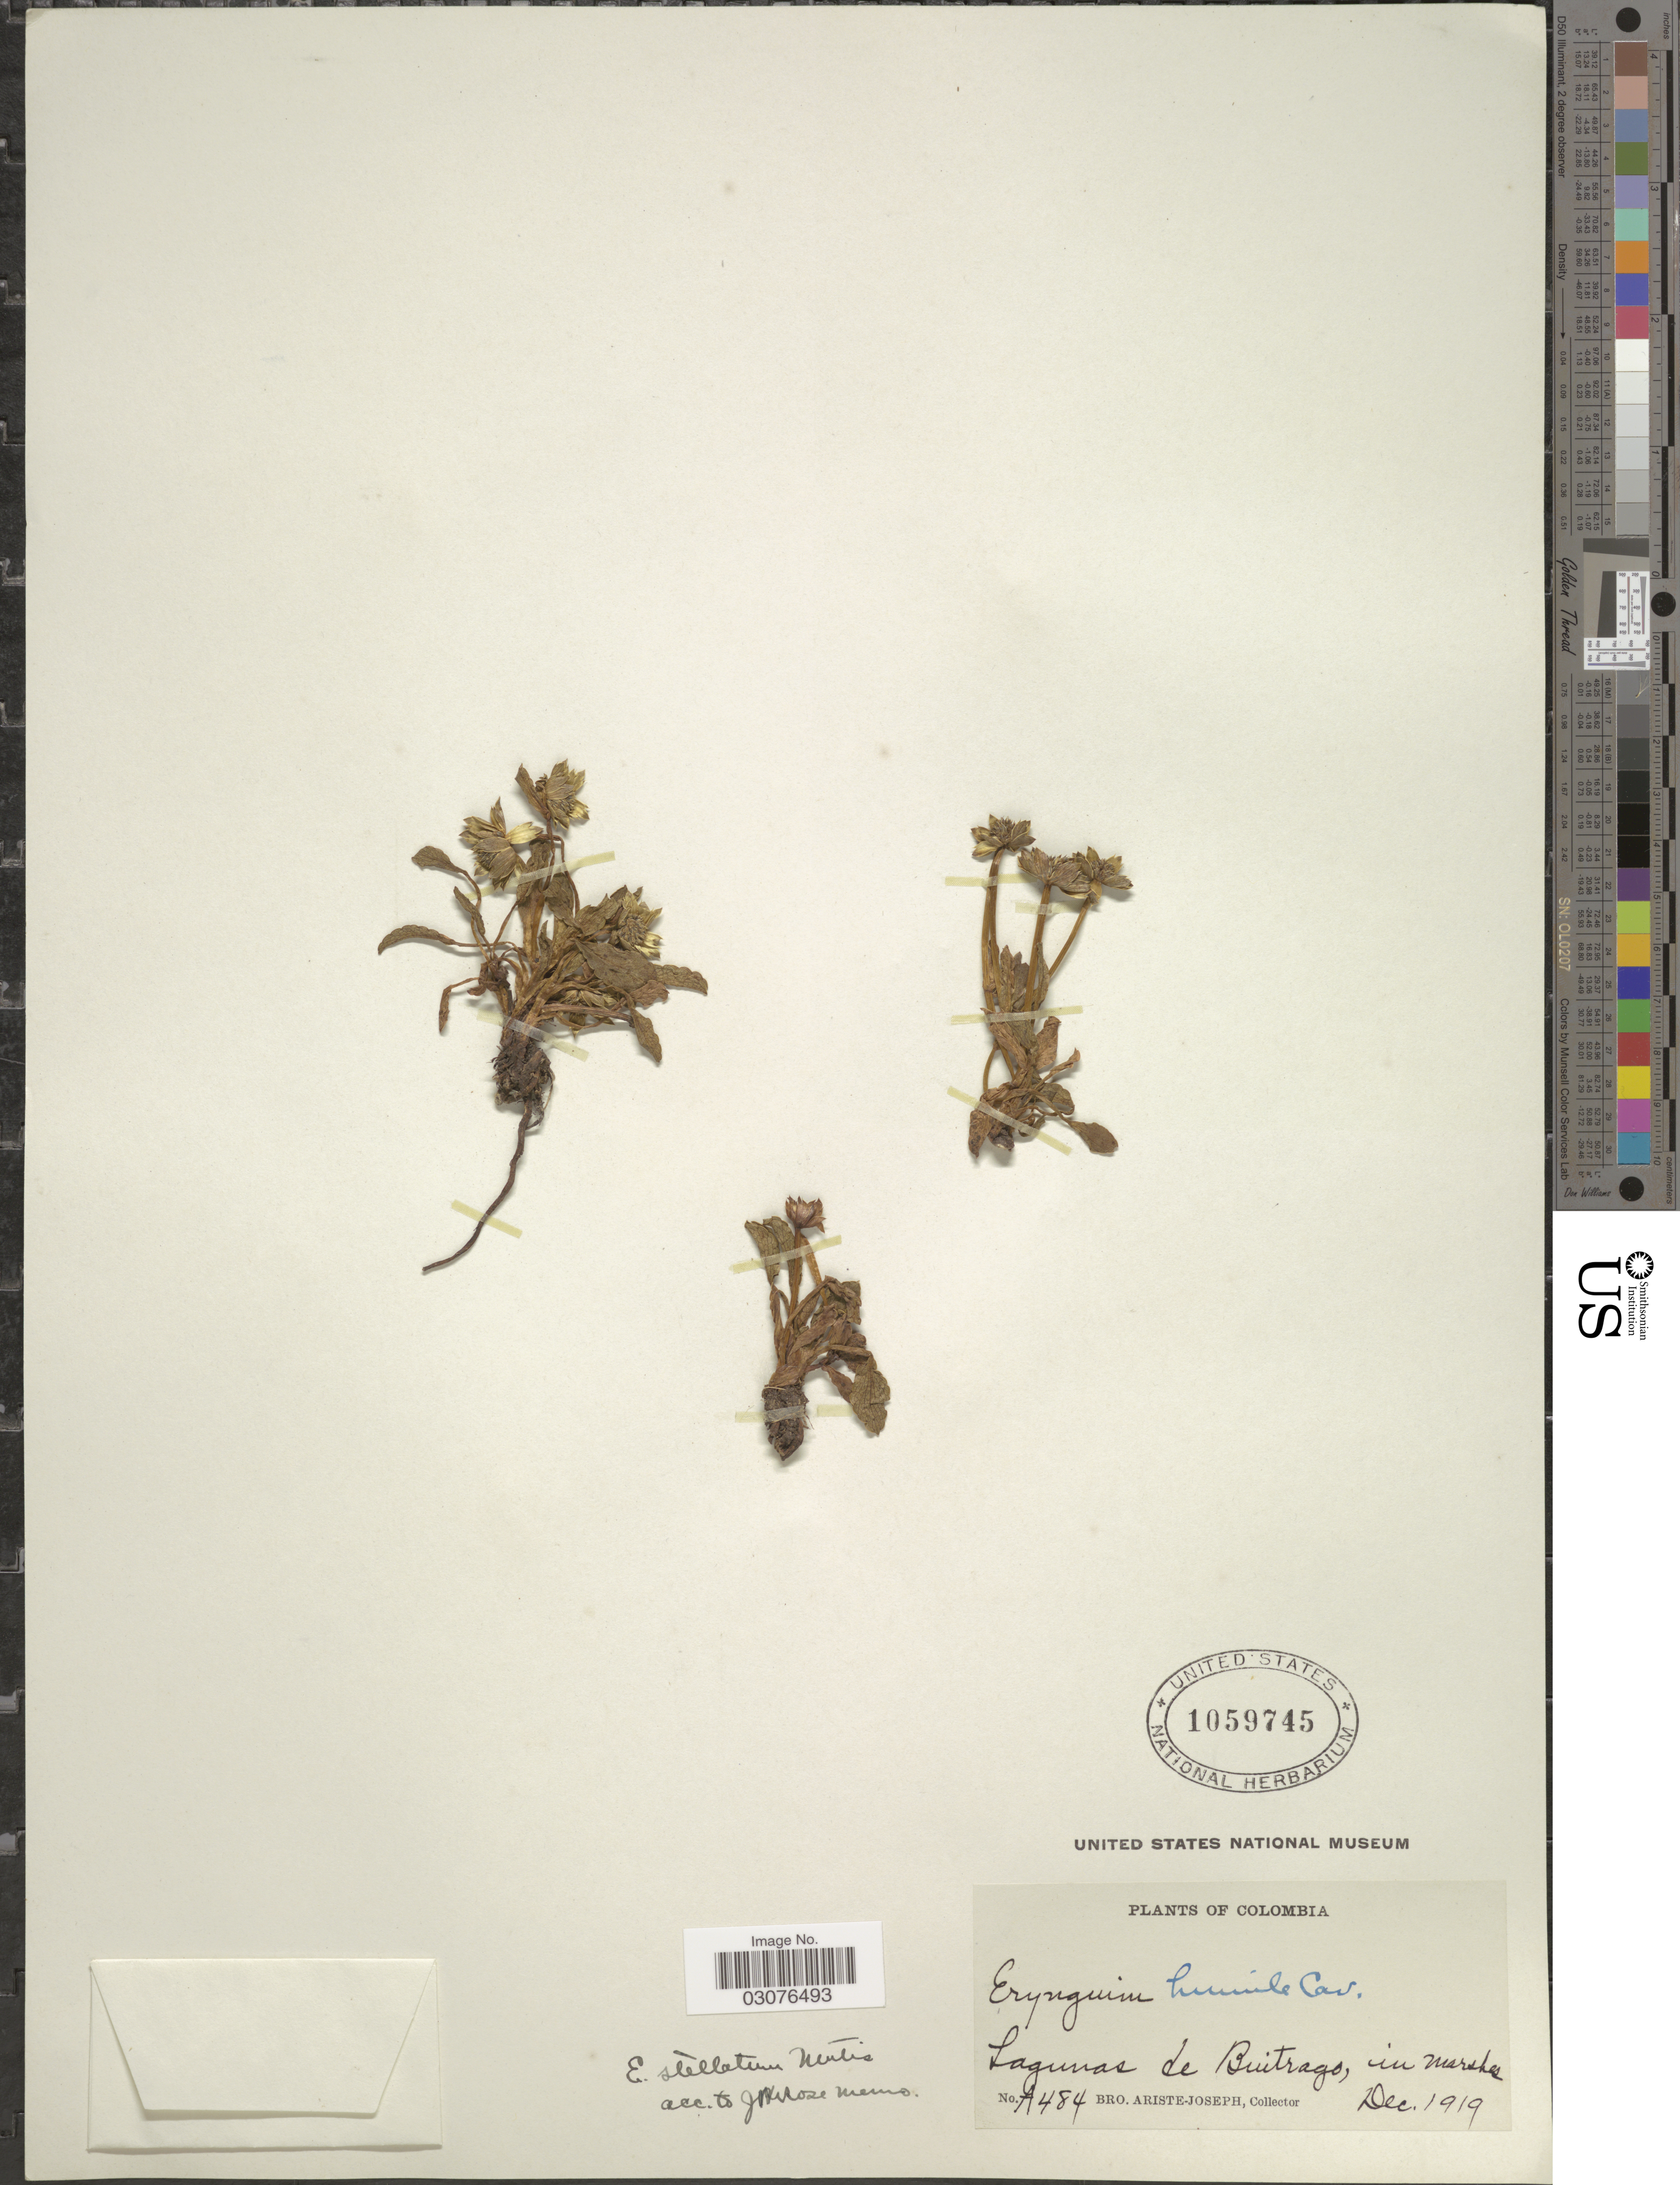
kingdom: Plantae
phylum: Tracheophyta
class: Magnoliopsida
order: Apiales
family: Apiaceae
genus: Eryngium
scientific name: Eryngium humile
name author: Cav.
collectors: Bro. Ariste-Joseph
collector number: A484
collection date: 1919-12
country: Colombia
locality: Lagunas de Buitrago, in marshes.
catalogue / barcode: US 1059745